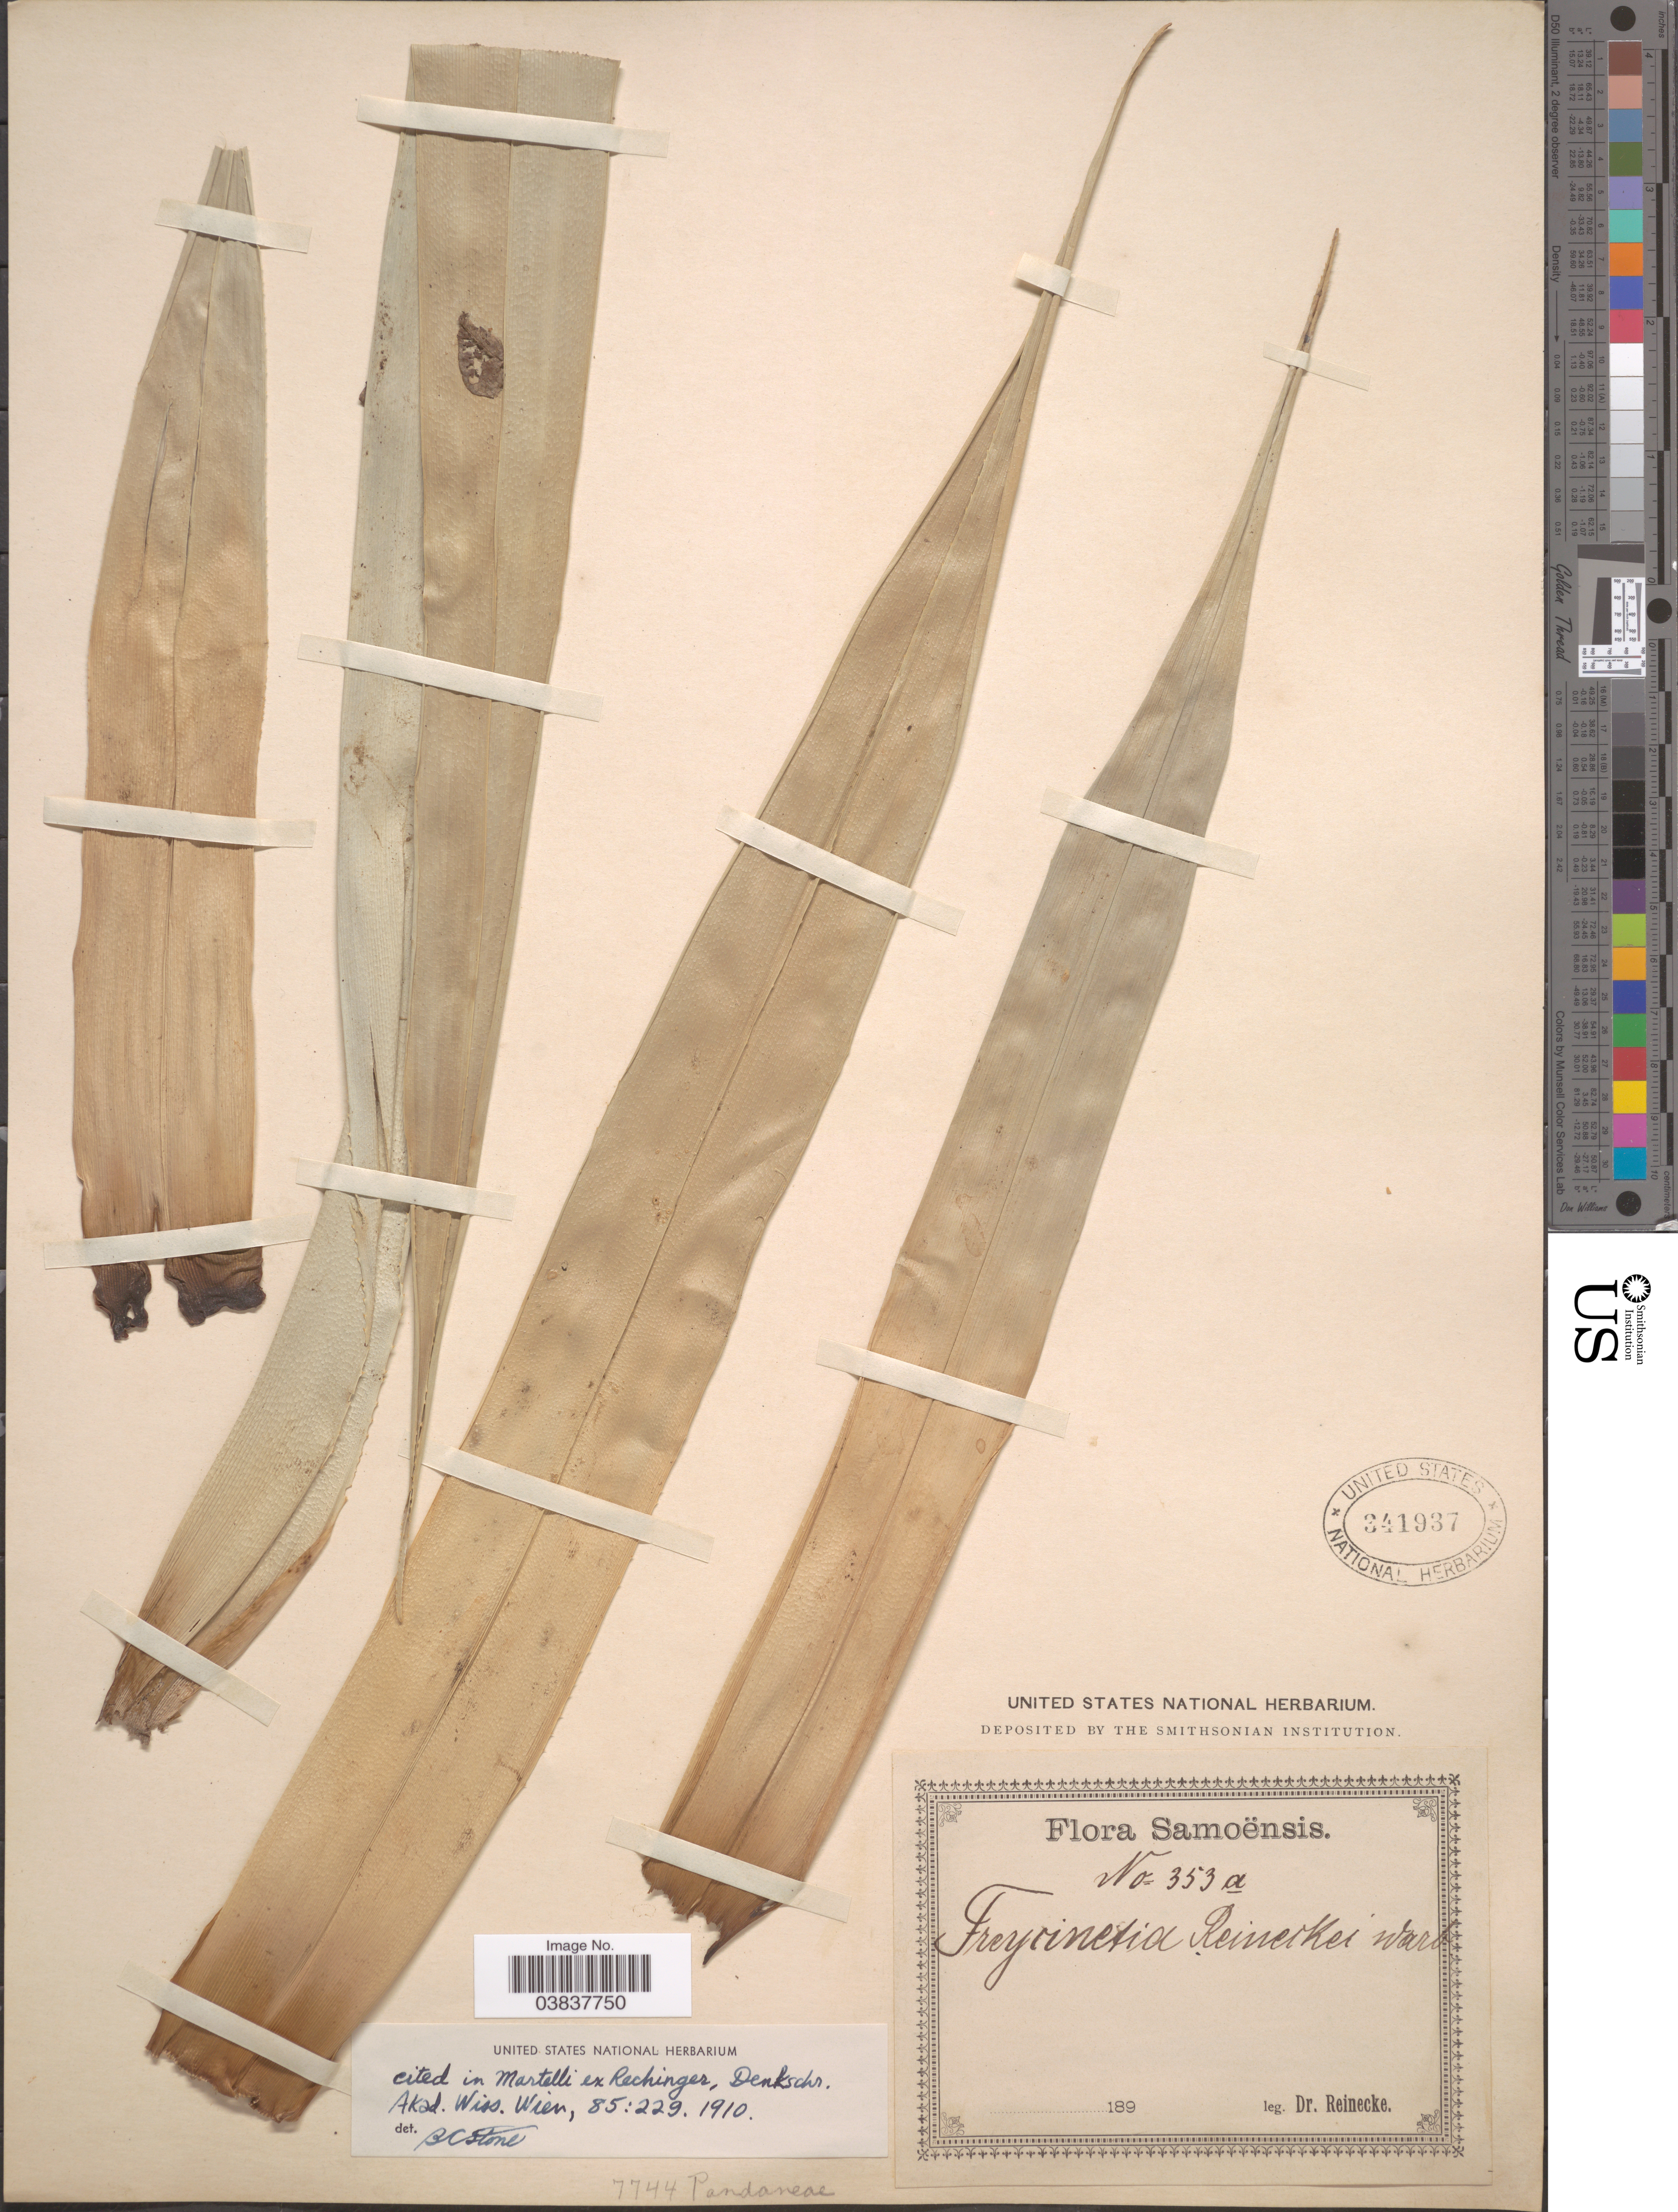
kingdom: Plantae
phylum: Tracheophyta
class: Liliopsida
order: Pandanales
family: Pandanaceae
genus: Freycinetia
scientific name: Freycinetia reineckei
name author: Warb. ex Reinecke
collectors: -- Reinecke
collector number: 353a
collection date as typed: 189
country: Samoa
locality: Samoënsis.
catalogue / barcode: US 341937